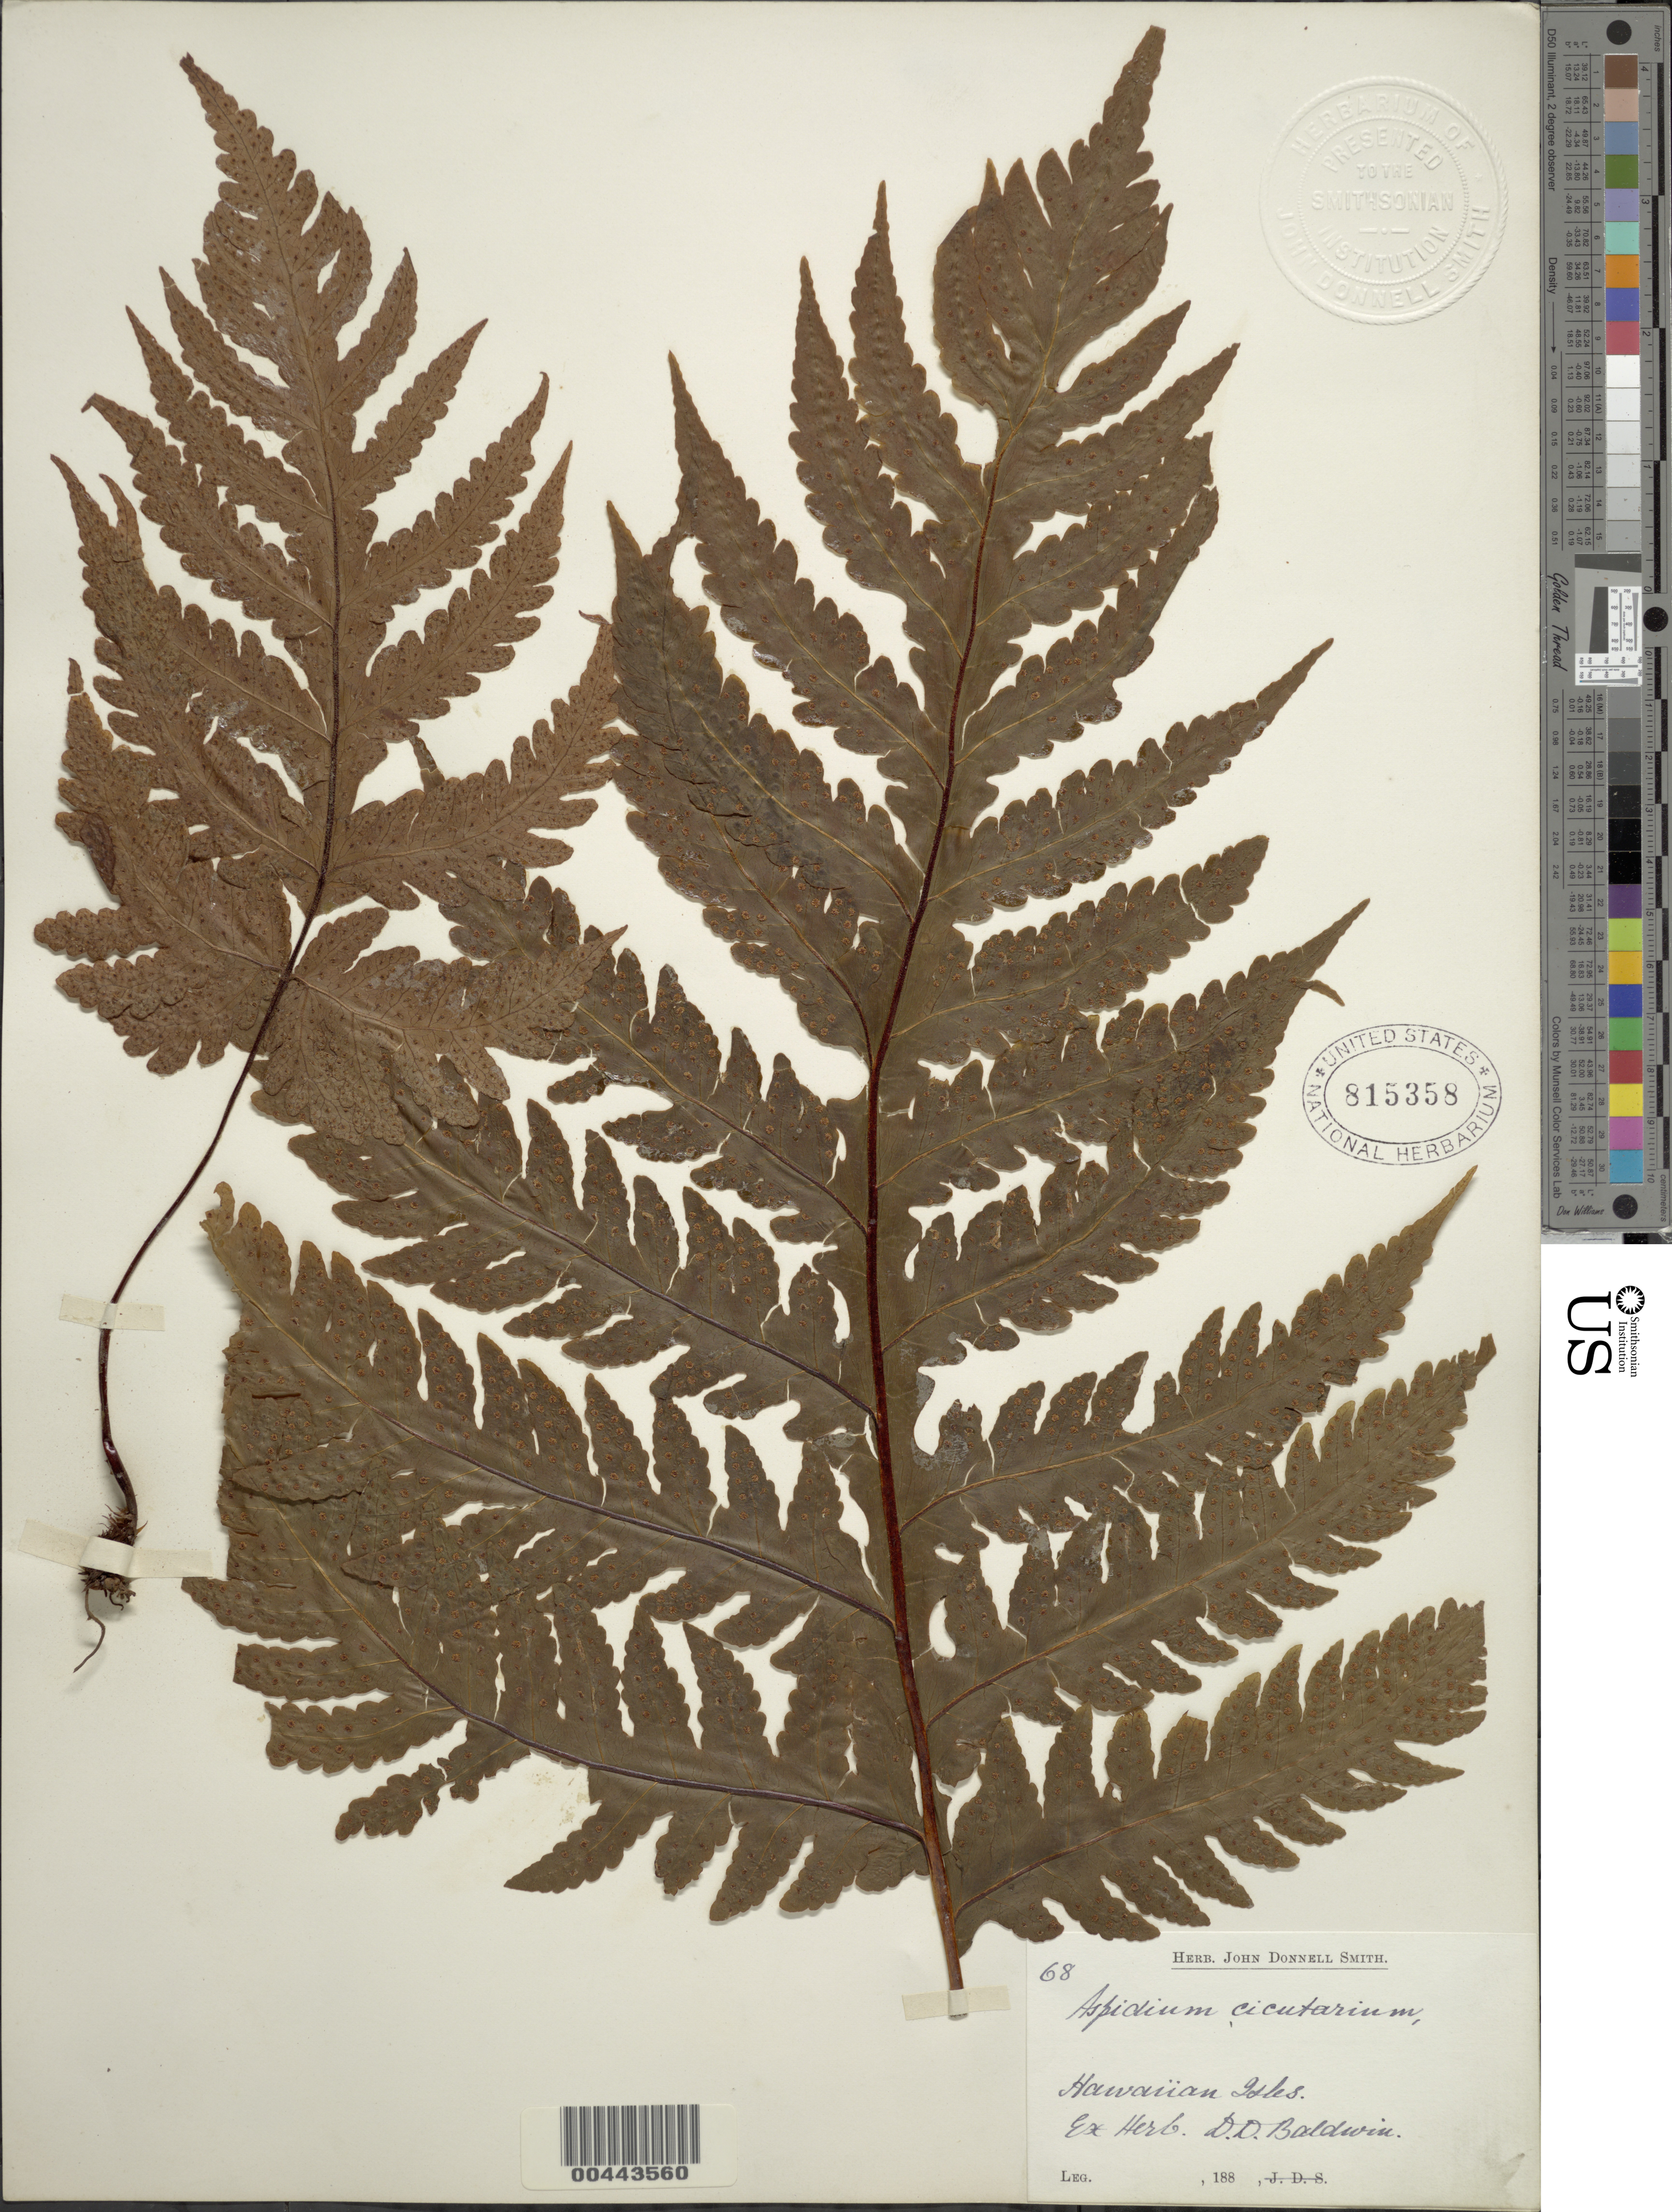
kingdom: Plantae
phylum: Tracheophyta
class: Polypodiopsida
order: Polypodiales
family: Tectariaceae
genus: Tectaria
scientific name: Tectaria gaudichaudii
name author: (Mett.) Maxon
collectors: D. Baldwin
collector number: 68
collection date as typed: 188-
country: United States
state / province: Hawaii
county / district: Hawaii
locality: Hawaiian Islands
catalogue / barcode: US 815358